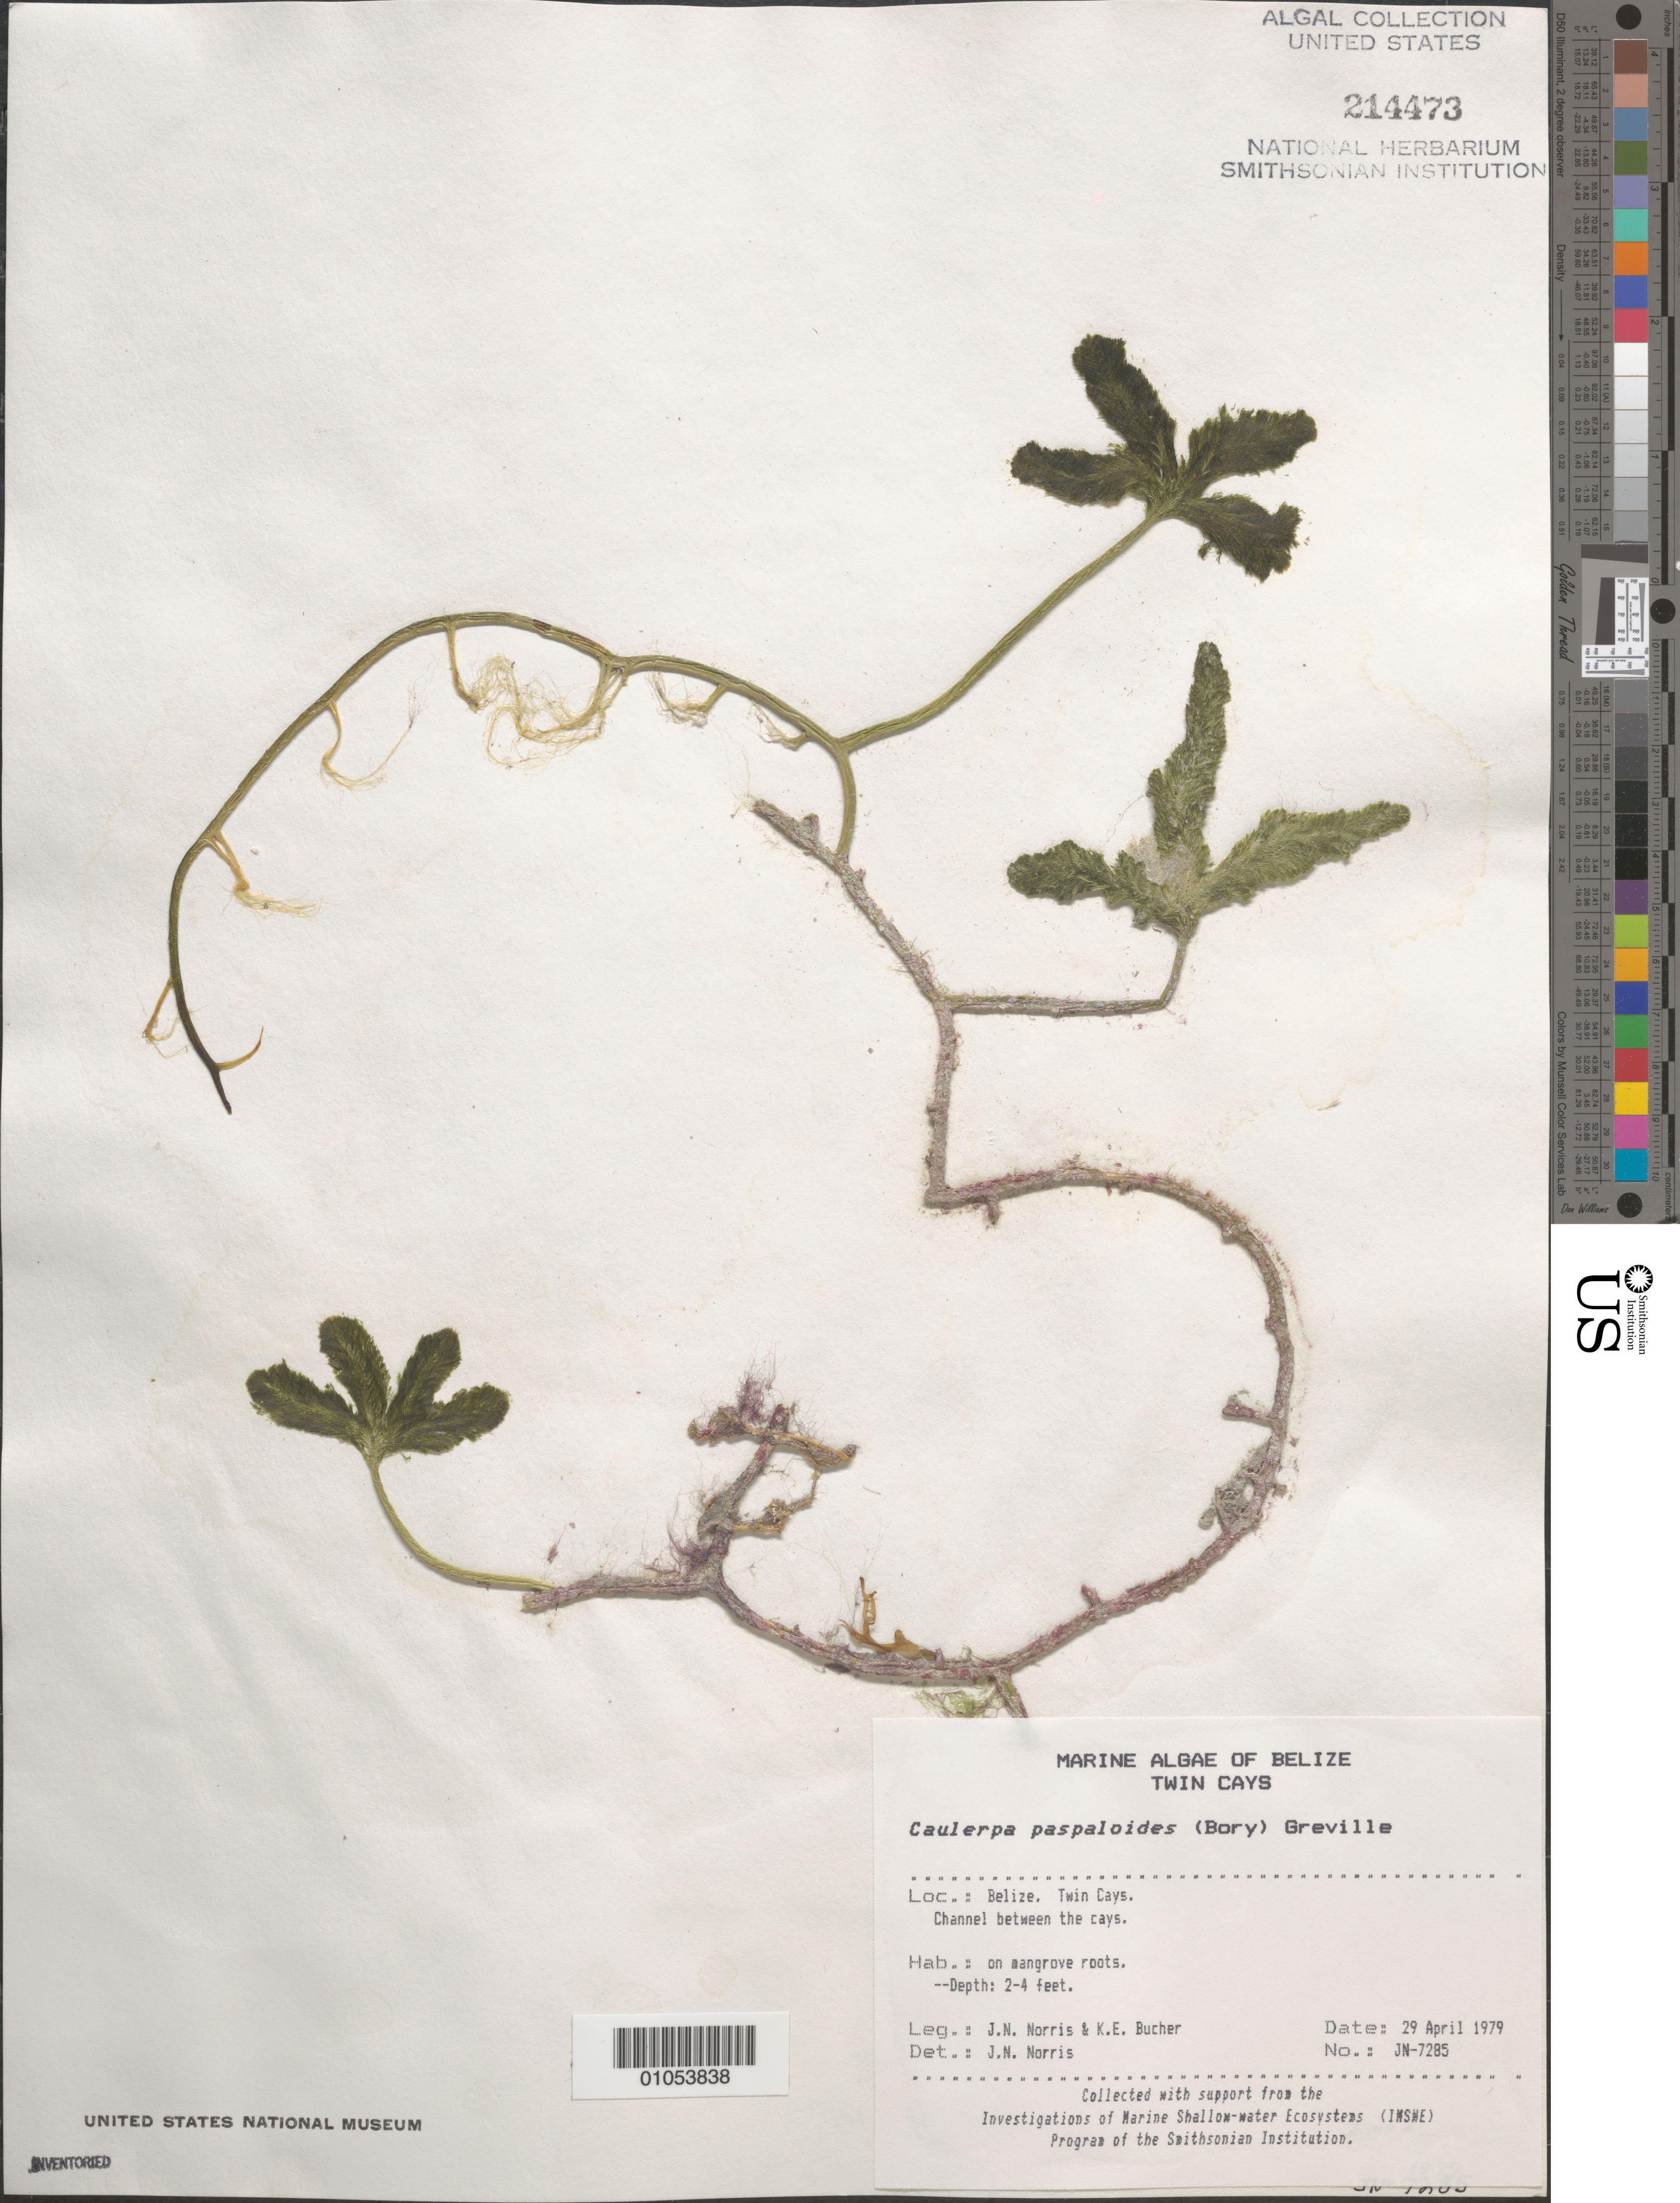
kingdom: Plantae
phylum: Chlorophyta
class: Ulvophyceae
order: Bryopsidales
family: Caulerpaceae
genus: Caulerpa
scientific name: Caulerpa paspaloides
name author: (Bory) Grev.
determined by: Norris, James N.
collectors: J. N. Norris & K. E. Bucher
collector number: JN-7285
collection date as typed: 29 Apr 1979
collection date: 1979-04-29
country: Belize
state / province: Stann Creek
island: Twin Cays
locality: Channel between Twin Cays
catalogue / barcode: US 214473